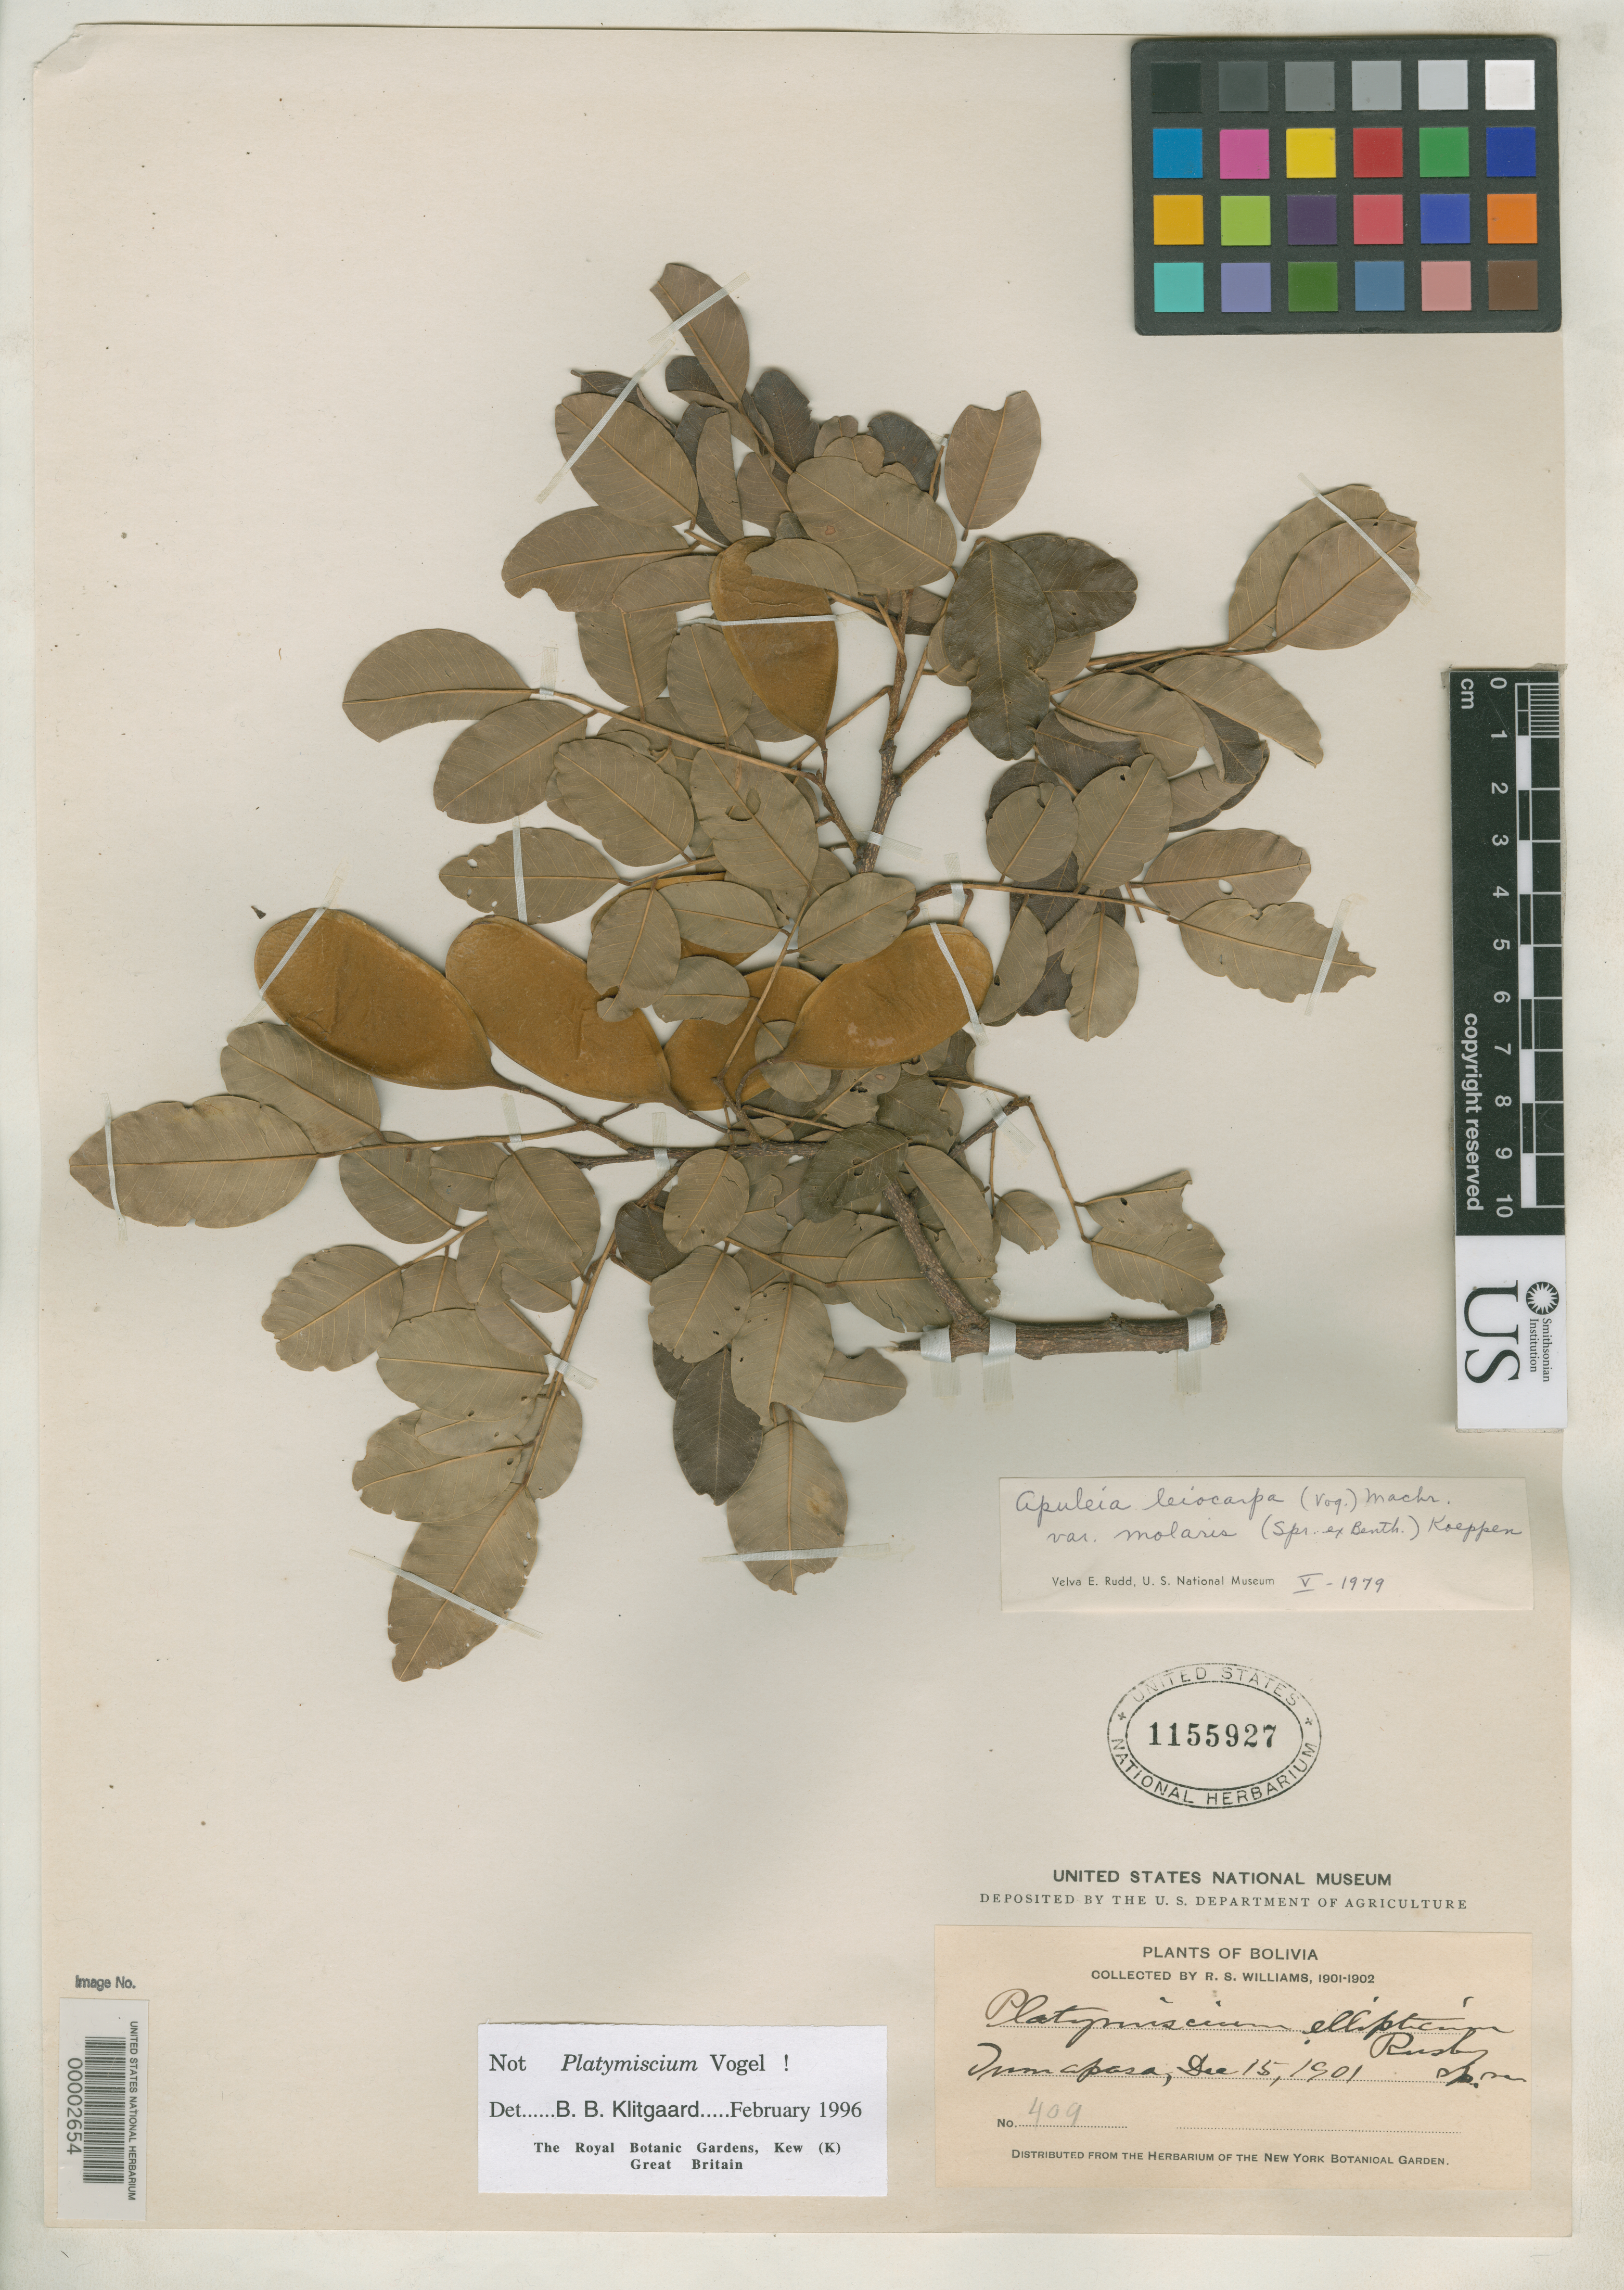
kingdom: Plantae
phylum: Tracheophyta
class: Magnoliopsida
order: Fabales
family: Fabaceae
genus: Platymiscium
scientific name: Platymiscium ellipticum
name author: Rusby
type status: Isotype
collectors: R. S. Williams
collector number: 409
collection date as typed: Dec. 15, 1901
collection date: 1901-12-15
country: Bolivia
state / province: La Paz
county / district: Iturralde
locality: Tumupasa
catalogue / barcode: US 1155927